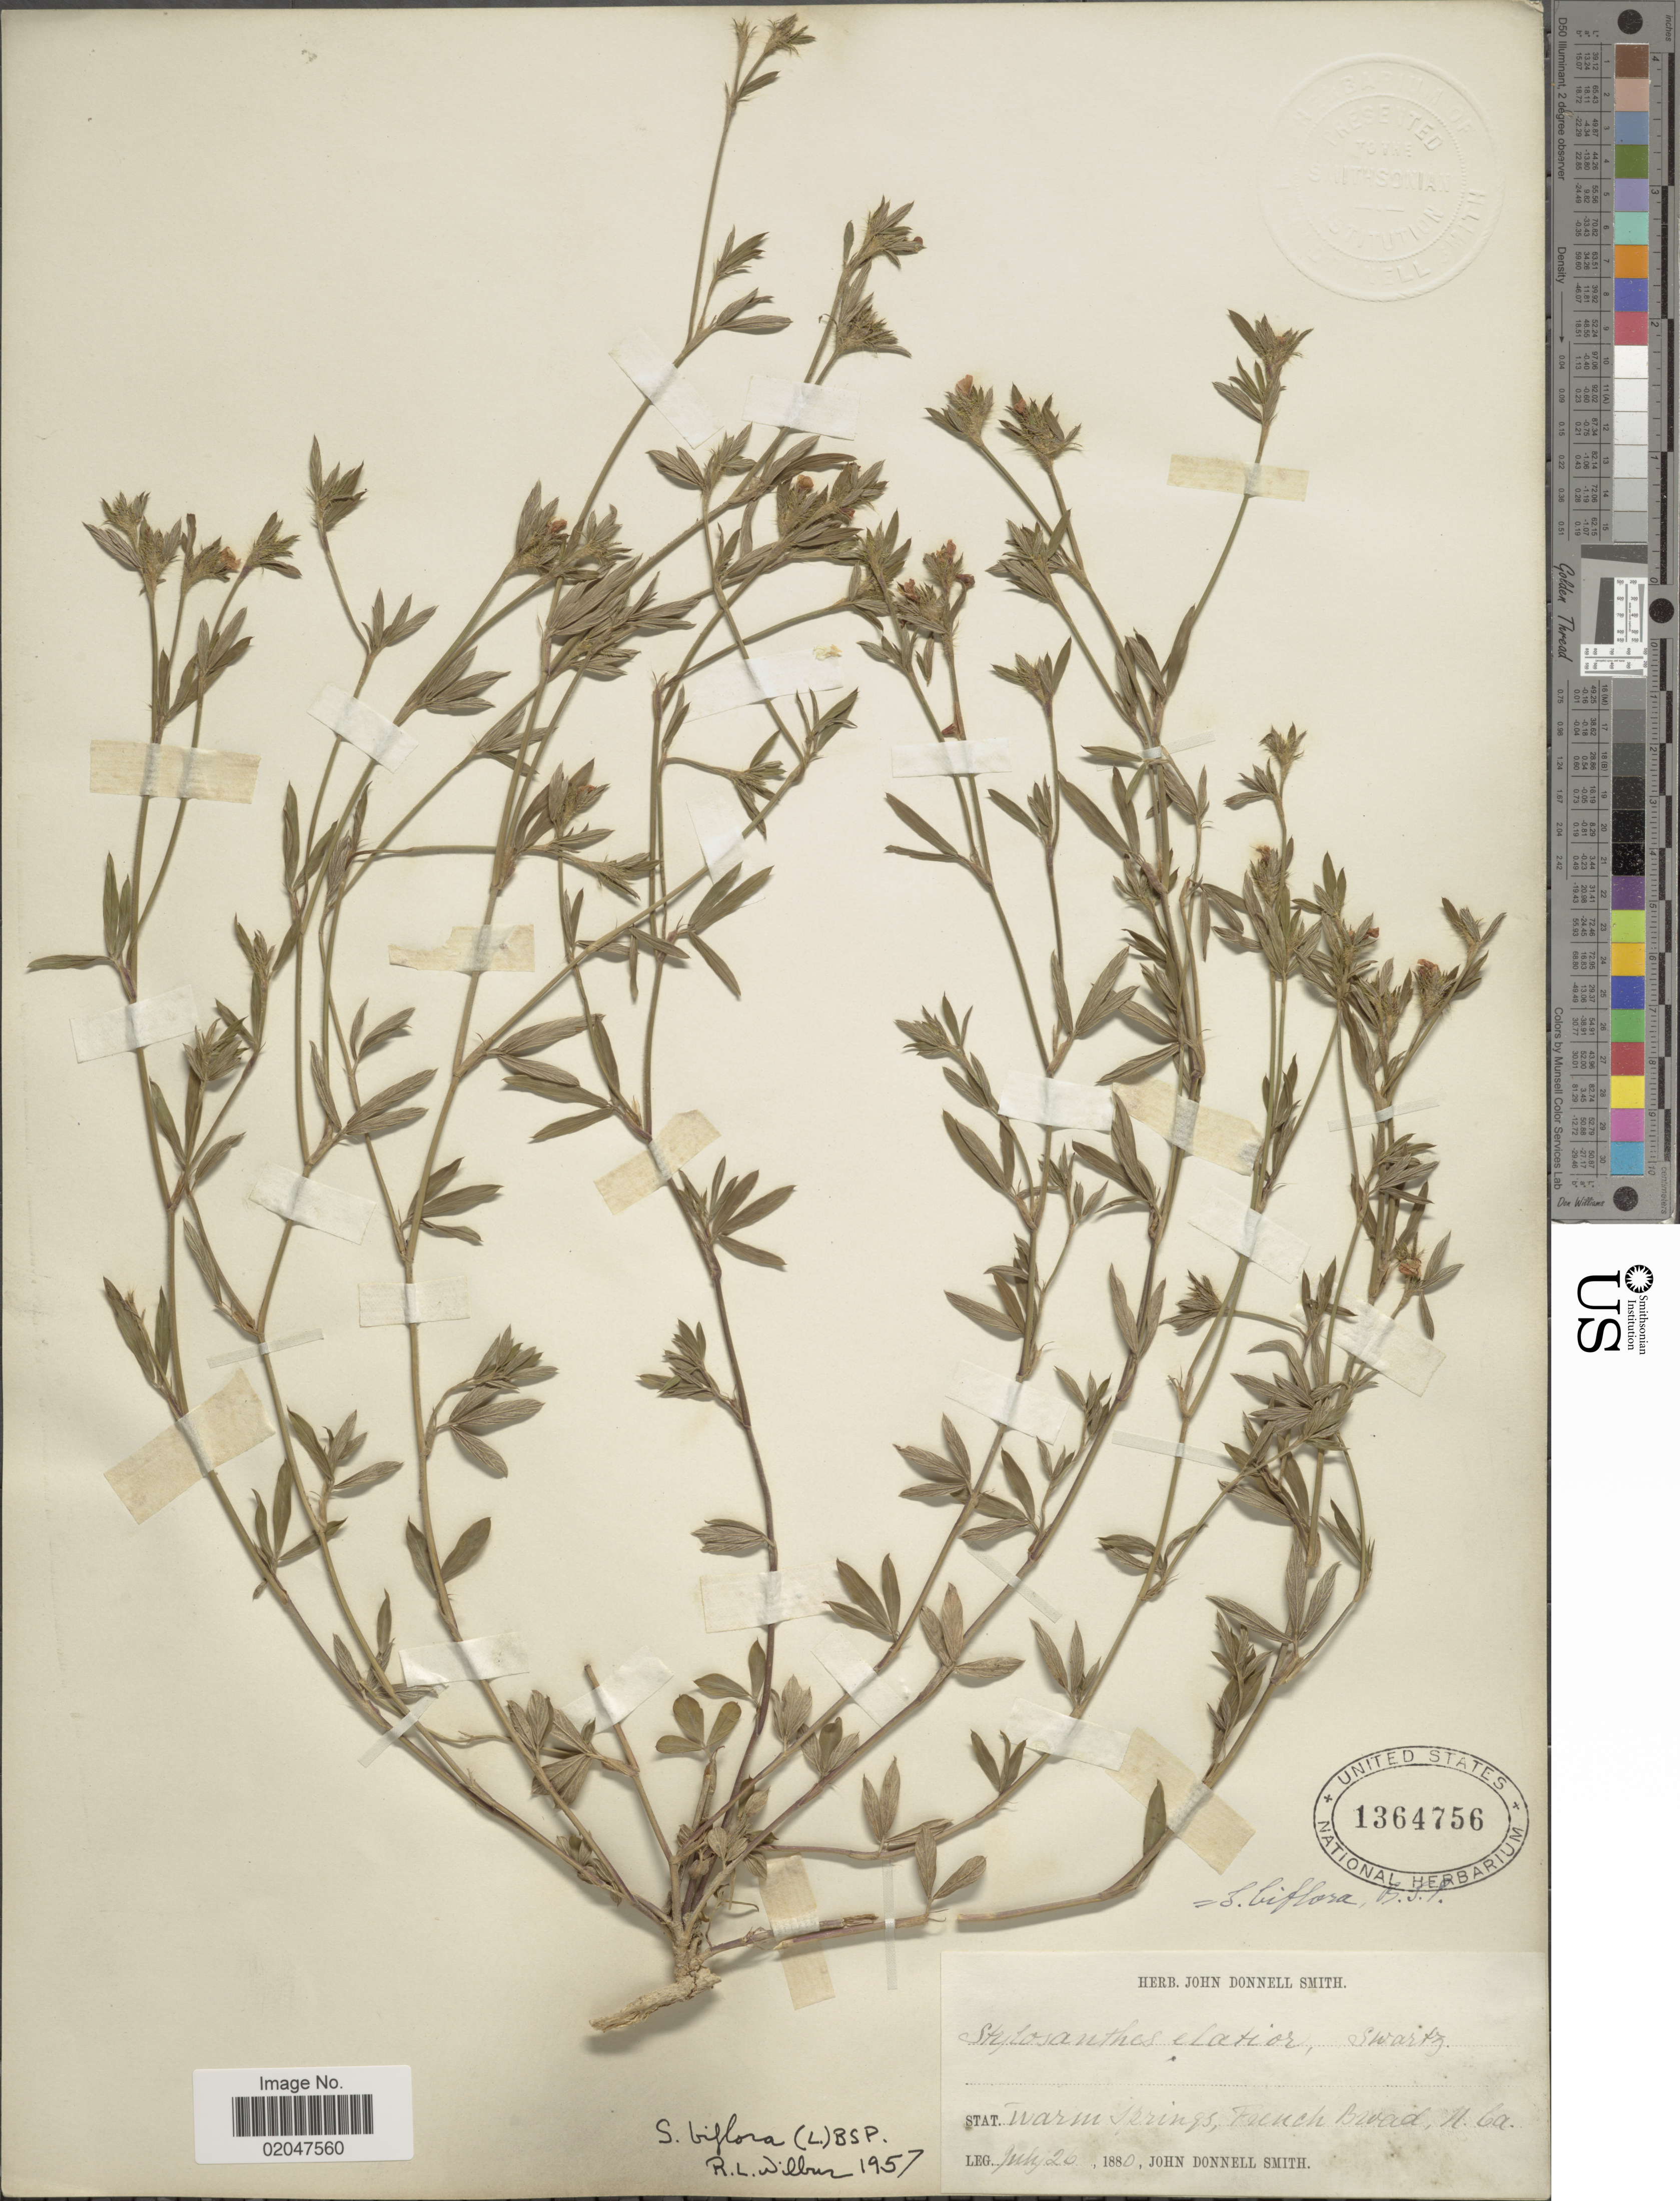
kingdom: Plantae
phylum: Tracheophyta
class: Magnoliopsida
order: Fabales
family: Fabaceae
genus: Stylosanthes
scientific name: Stylosanthes biflora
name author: (L.) Britton et al.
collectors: J. Donnell Smith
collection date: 1880-07-26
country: United States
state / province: North Carolina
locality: Warm Springs, French Broad, N. Ca.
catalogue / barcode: US 1364756